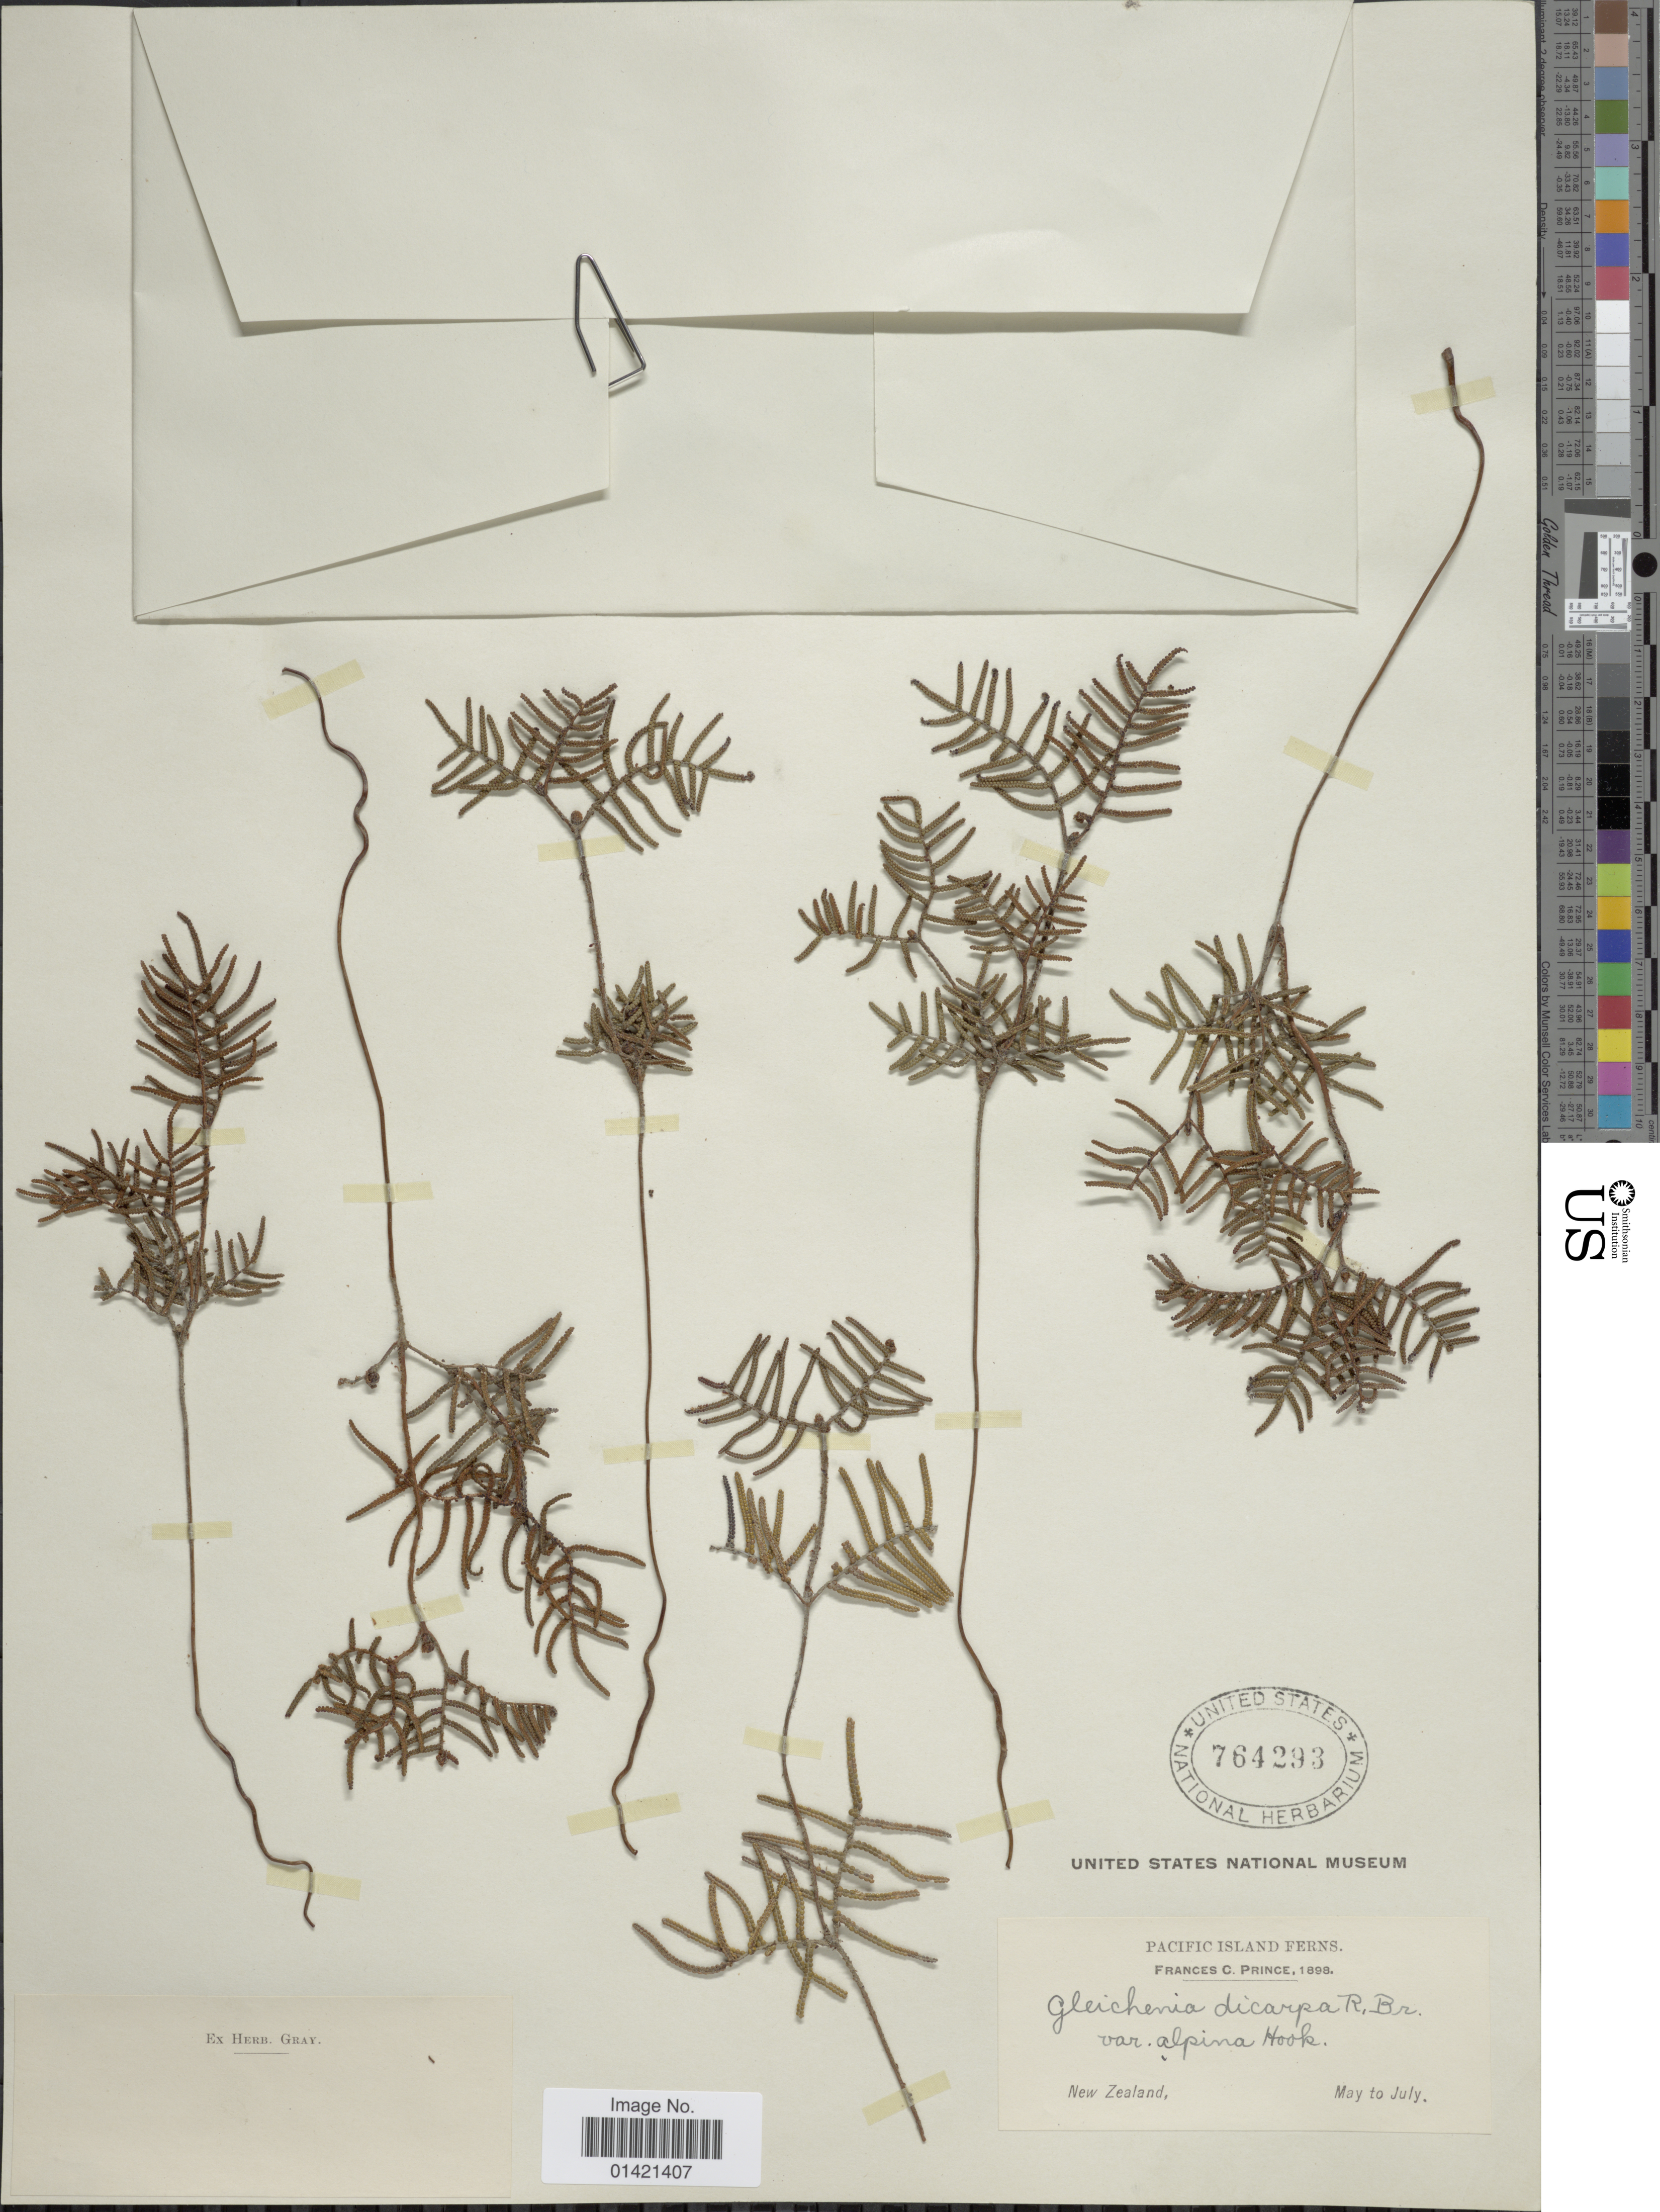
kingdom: Plantae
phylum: Tracheophyta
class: Polypodiopsida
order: Gleicheniales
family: Gleicheniaceae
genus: Gleichenia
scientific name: Gleichenia dicarpa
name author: R. Br.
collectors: F. Prince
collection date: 1898-05/1898-07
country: New Zealand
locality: Pacific Island.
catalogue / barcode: US 764293